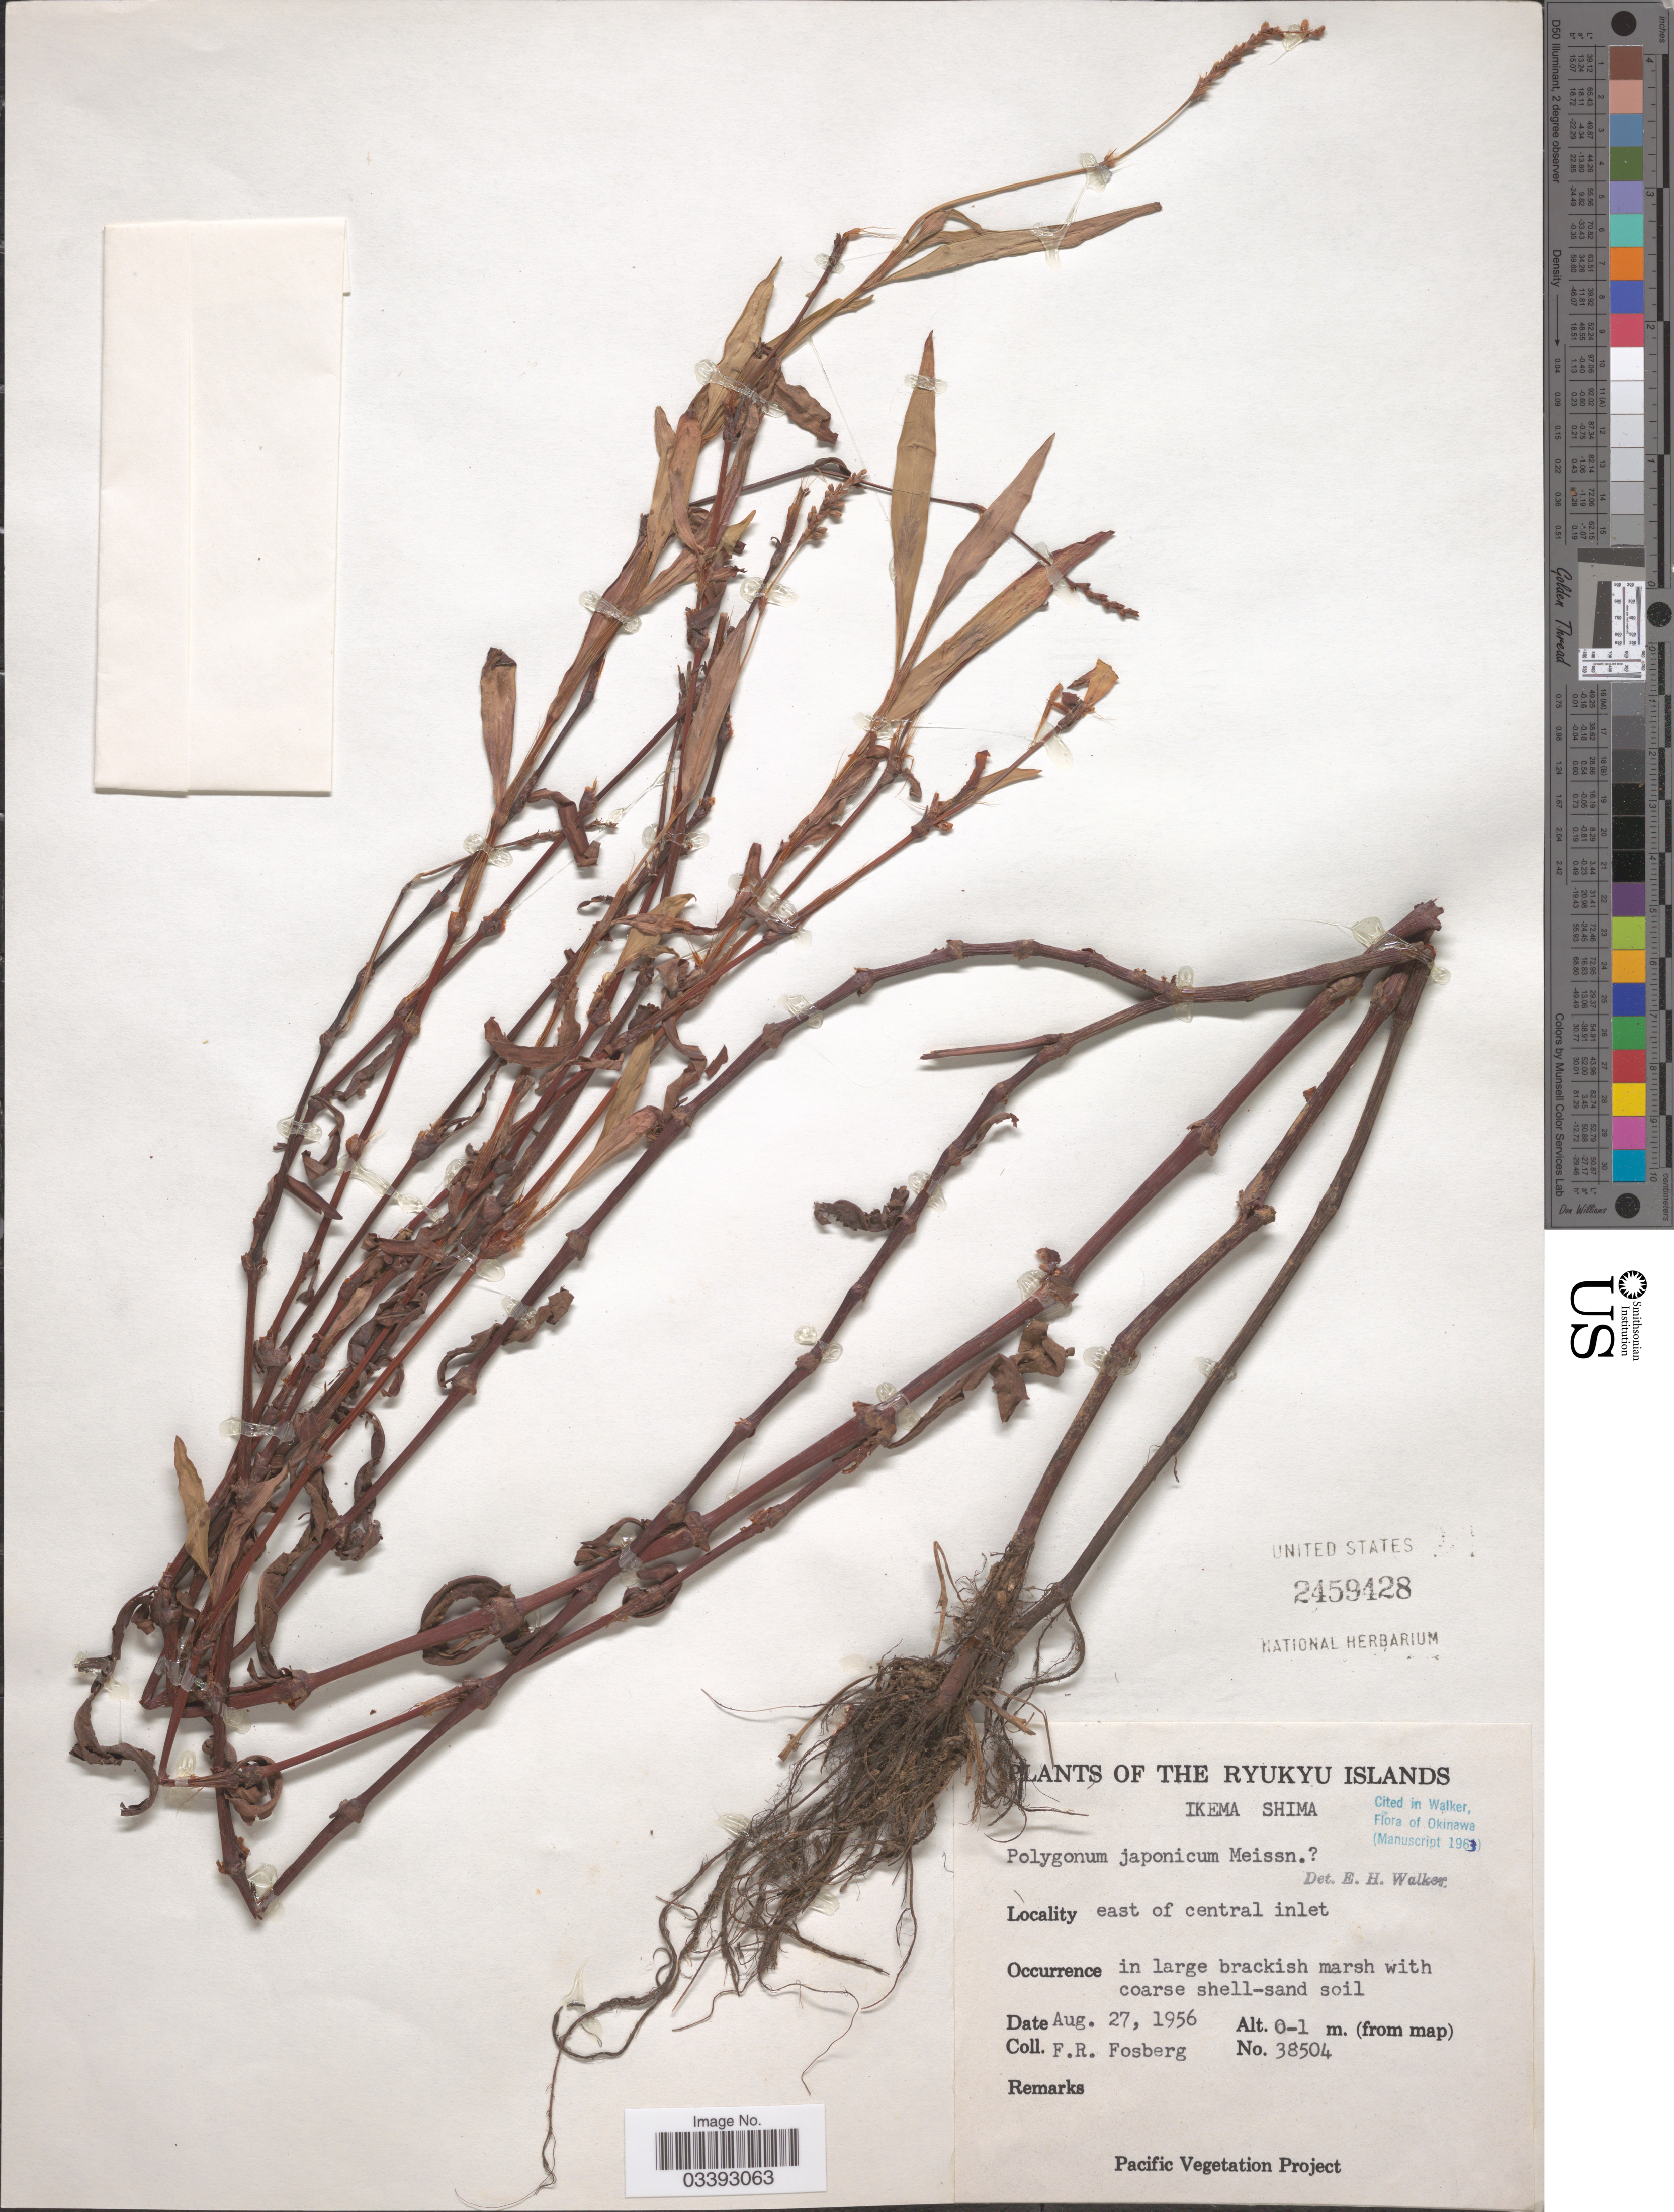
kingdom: Plantae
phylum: Tracheophyta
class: Magnoliopsida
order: Caryophyllales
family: Polygonaceae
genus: Polygonum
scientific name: Polygonum japonicum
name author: Meisn.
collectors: F. R. Fosberg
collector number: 38504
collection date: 1956-08-27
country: Japan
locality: The Ryukyu Islands. Ikema Shima. East of central inlet.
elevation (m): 0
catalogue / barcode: US 2459428